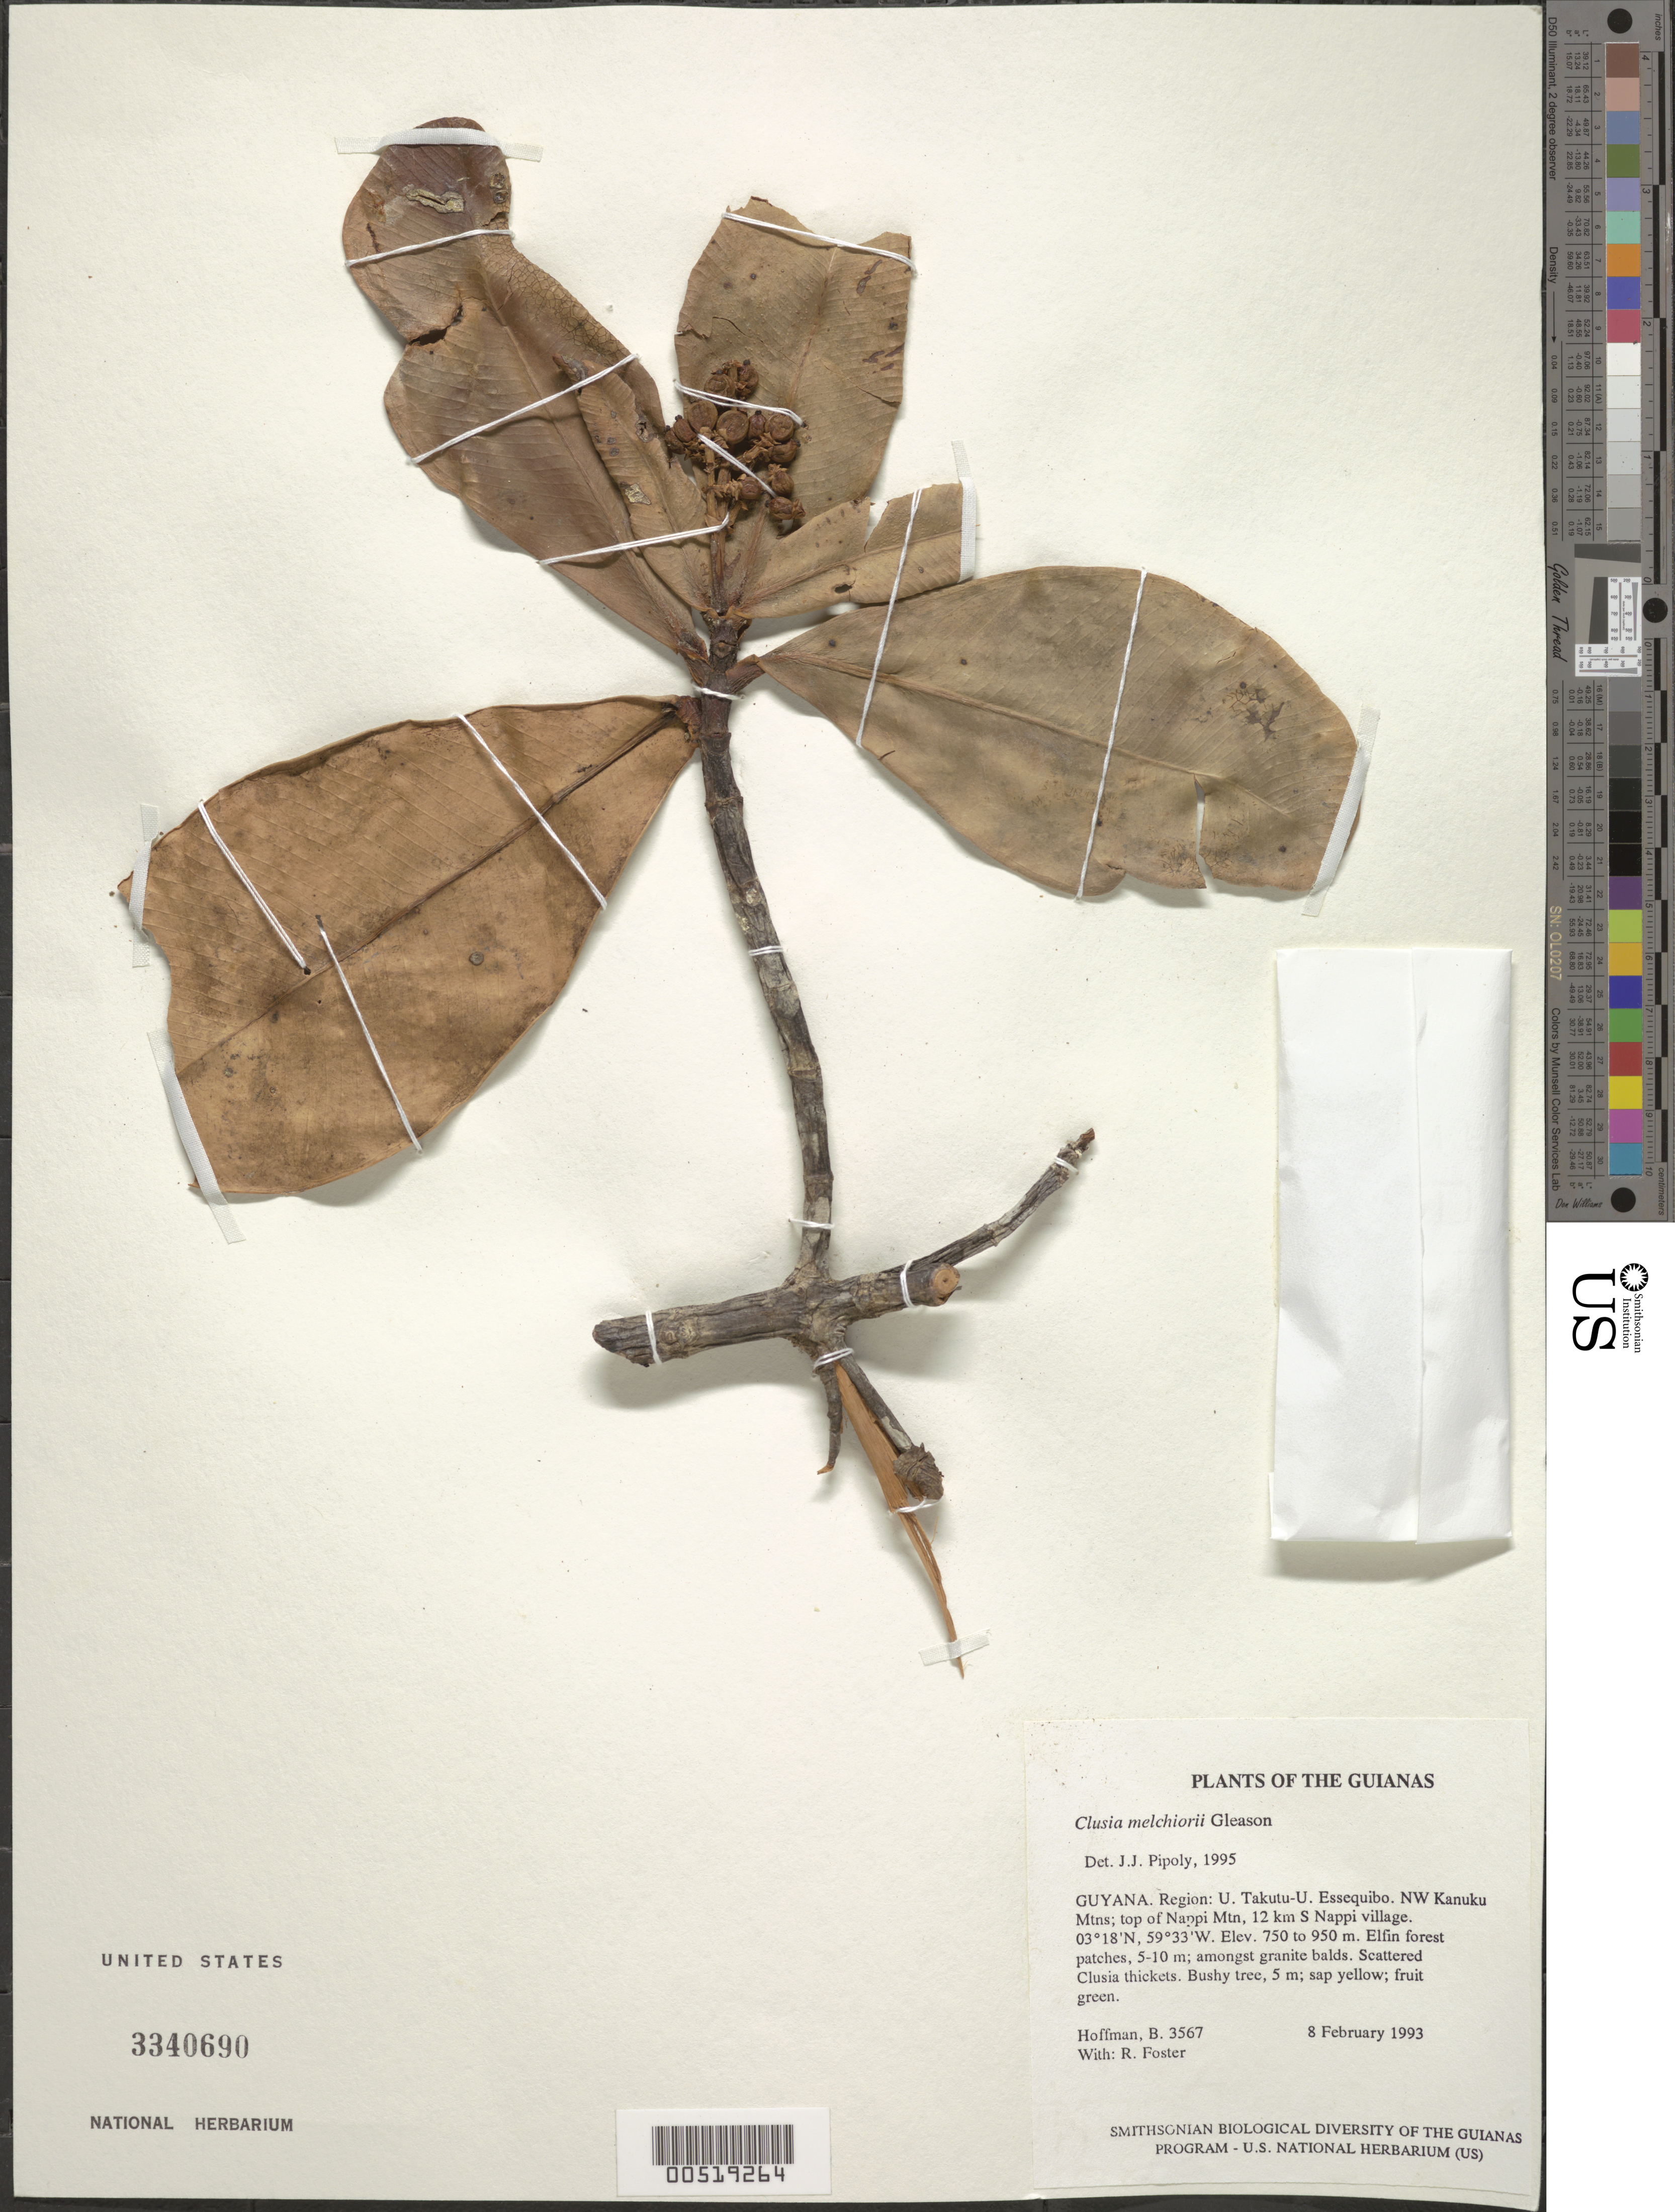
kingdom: Plantae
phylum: Tracheophyta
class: Magnoliopsida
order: Malpighiales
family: Clusiaceae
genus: Clusia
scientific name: Clusia melchiori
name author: Gleason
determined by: Pipoly, J. J., III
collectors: B. Hoffman & R. Foster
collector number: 3567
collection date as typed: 8 February 1993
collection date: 1993-02-08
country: Guyana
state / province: U. Takutu-U. Essequibo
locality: NW Kanuku Mountains; top of Nappi Mountain, 12 km S of Nappi village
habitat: Elfin forest patches, 5-10 m; amongst granite balds. Scattered Clusia thickets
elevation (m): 750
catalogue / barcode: US 3340690